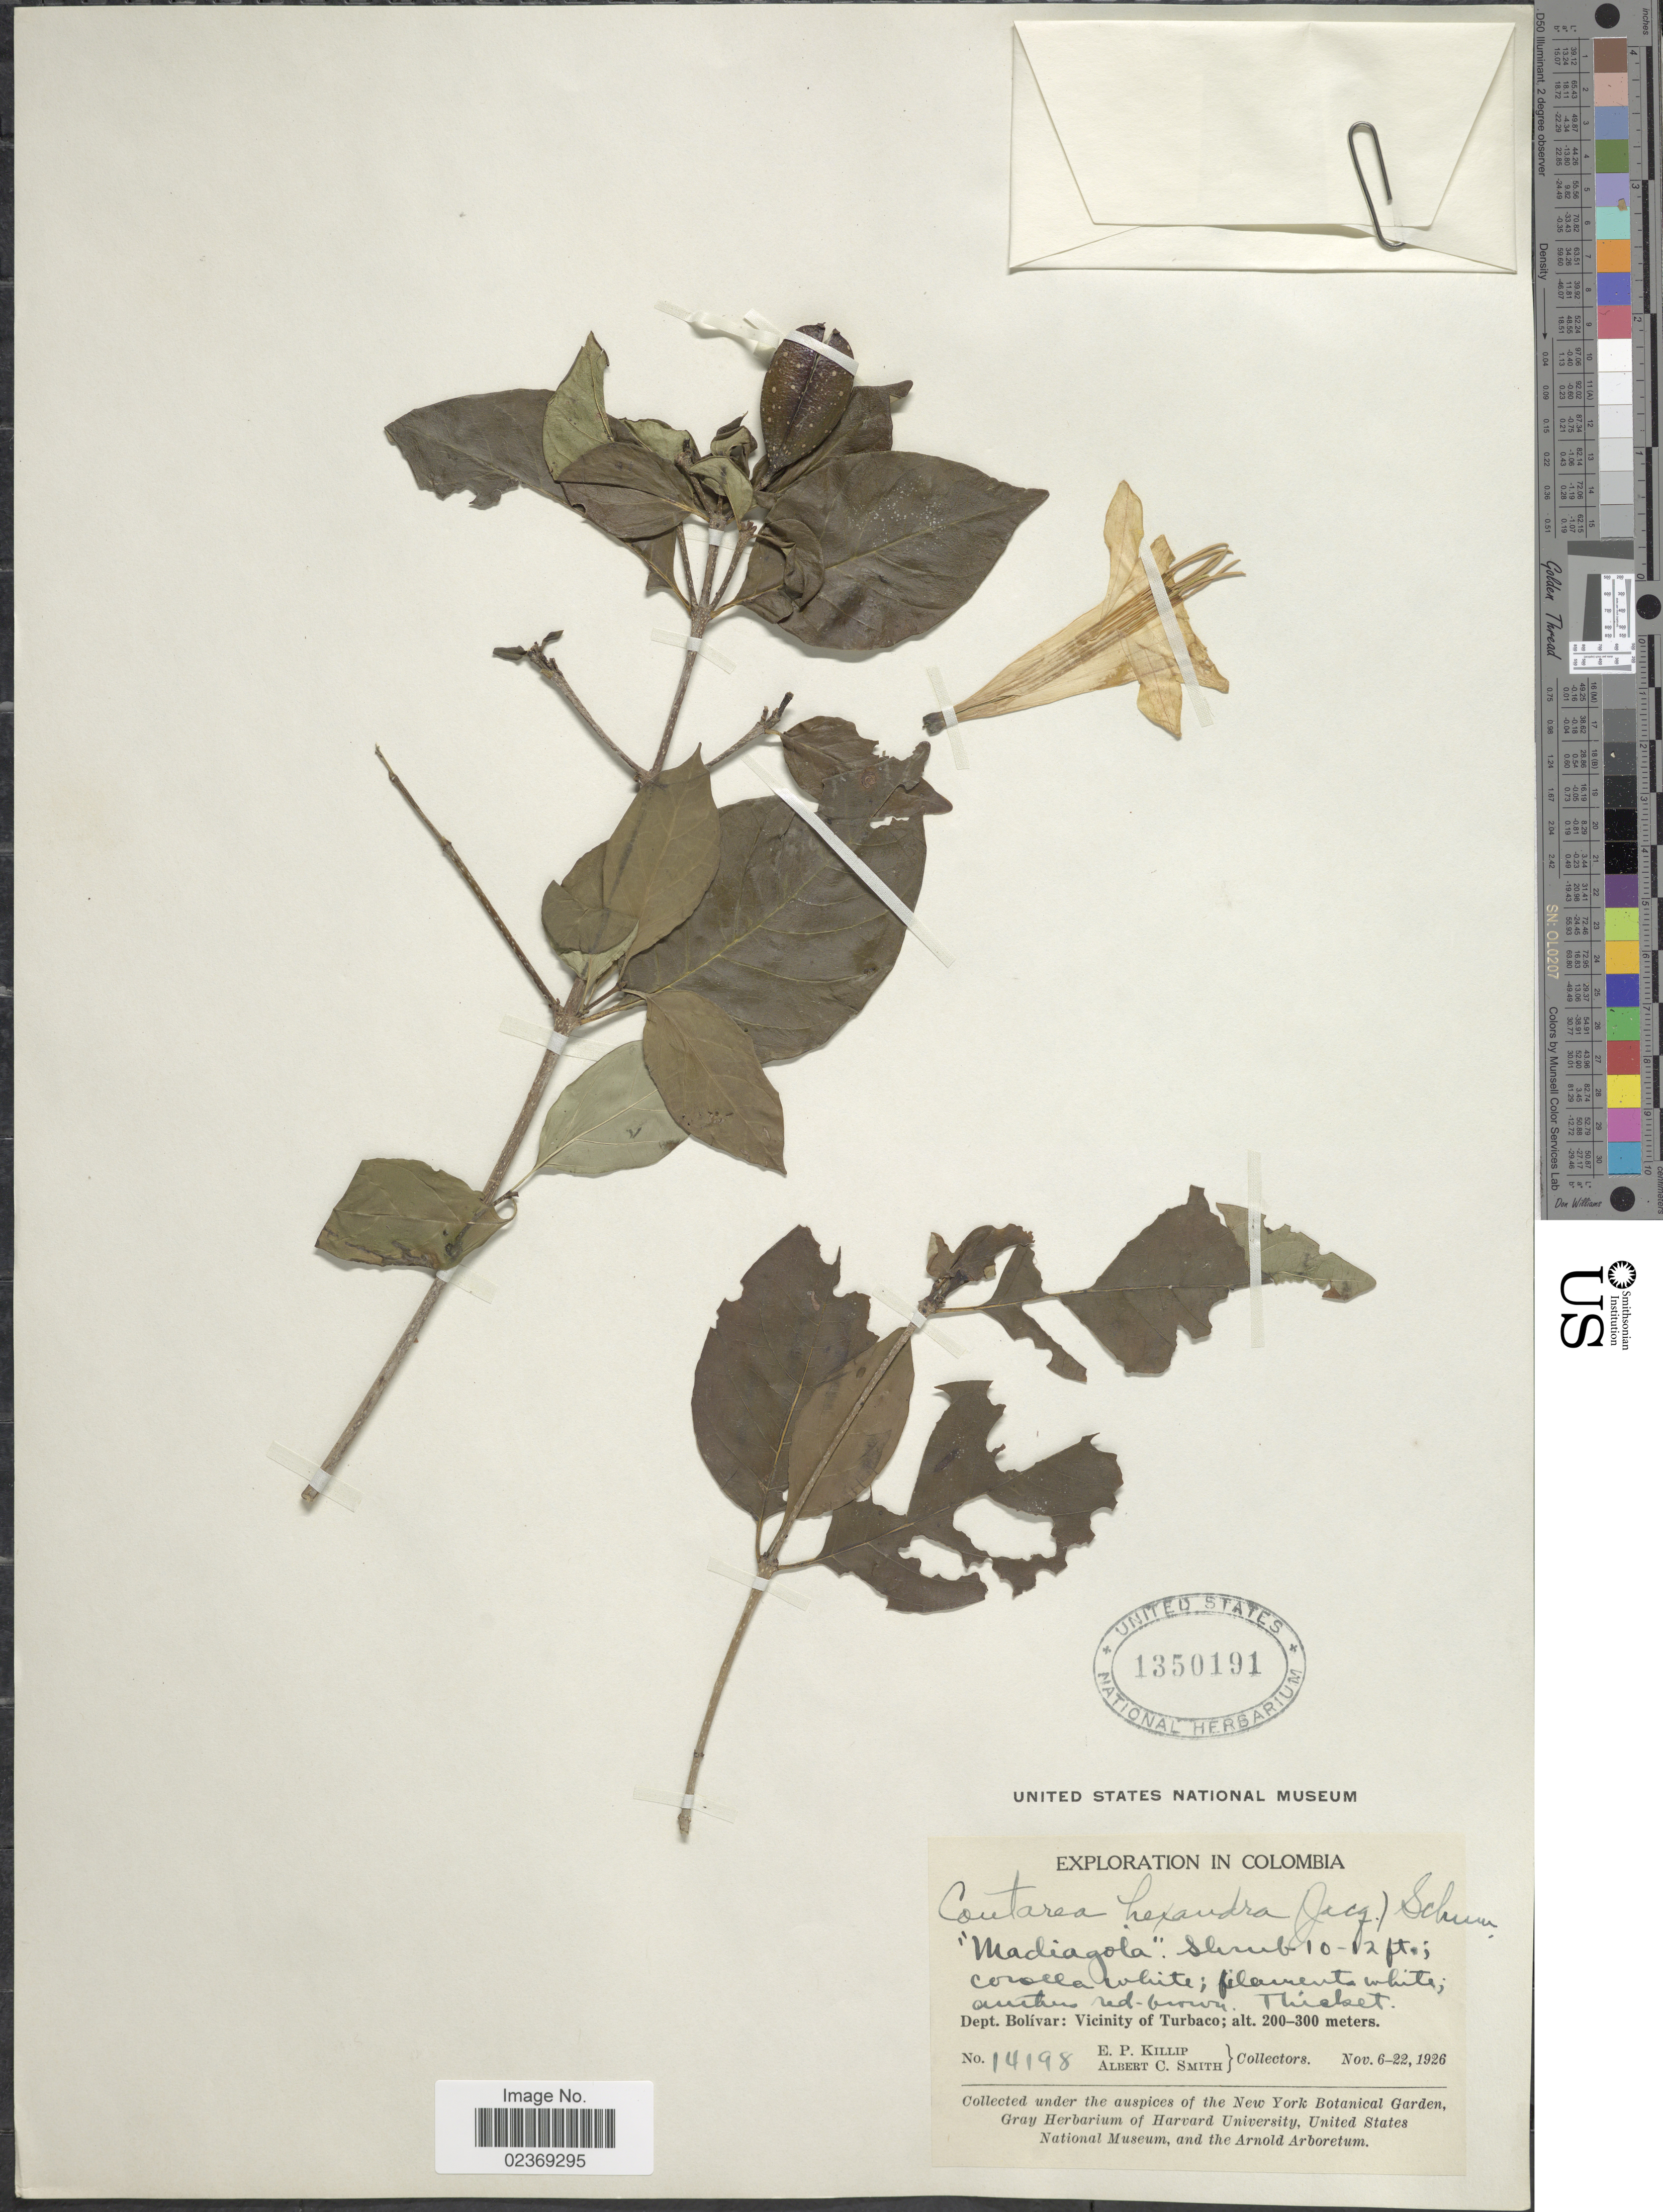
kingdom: Plantae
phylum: Tracheophyta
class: Magnoliopsida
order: Gentianales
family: Rubiaceae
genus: Coutarea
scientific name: Coutarea hexandra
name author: (Jacq.) K. Schum.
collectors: E. P. Killip & A. C. Smith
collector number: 14198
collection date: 1926-11-06/1926-11-22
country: Colombia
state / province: Bolívar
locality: Dept. Bolivar: Vicinity of Turbaco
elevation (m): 200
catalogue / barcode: US 1350191